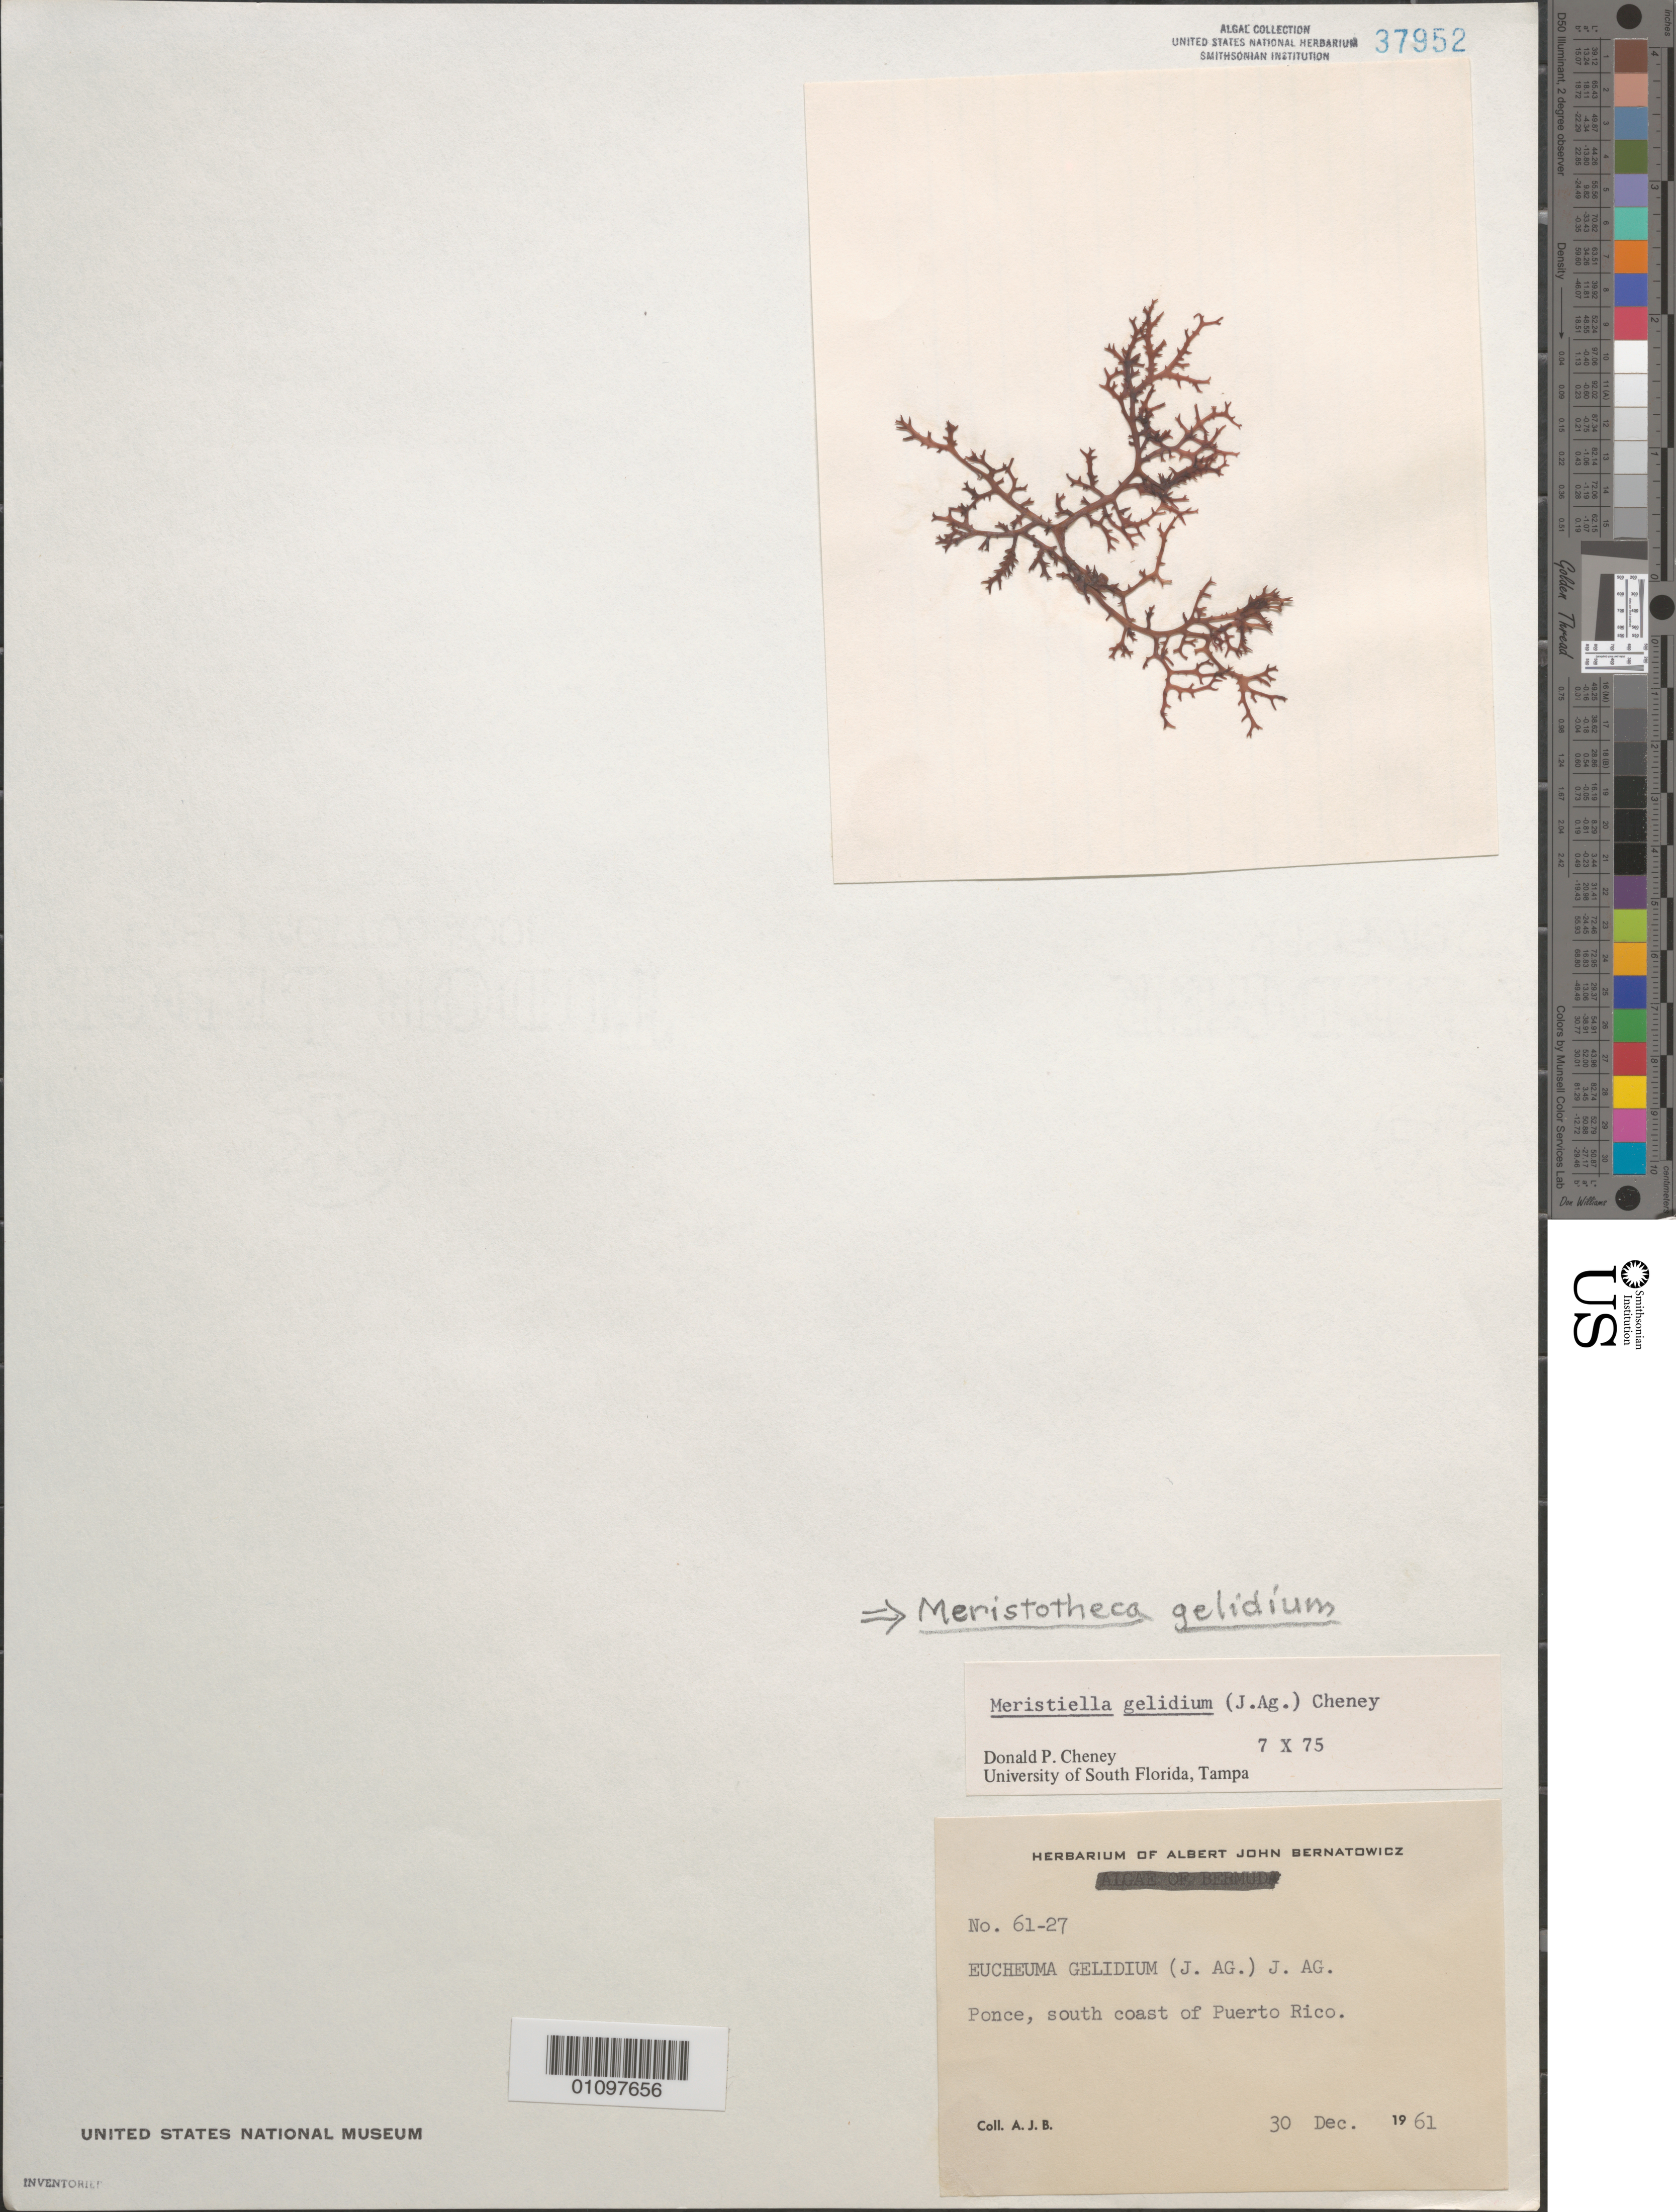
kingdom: Plantae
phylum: Rhodophyta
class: Florideophyceae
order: Gigartinales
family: Solieriaceae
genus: Meristotheca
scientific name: Meristotheca gelidium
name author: (J. Agardh) E.J. Faye & Masuda in E.J. Faye et al.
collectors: A. Bernatowicz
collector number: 61-27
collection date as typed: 30 Dec 1961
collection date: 1961-12-30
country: Puerto Rico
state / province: Ponce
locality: Ponce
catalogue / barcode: US 37952